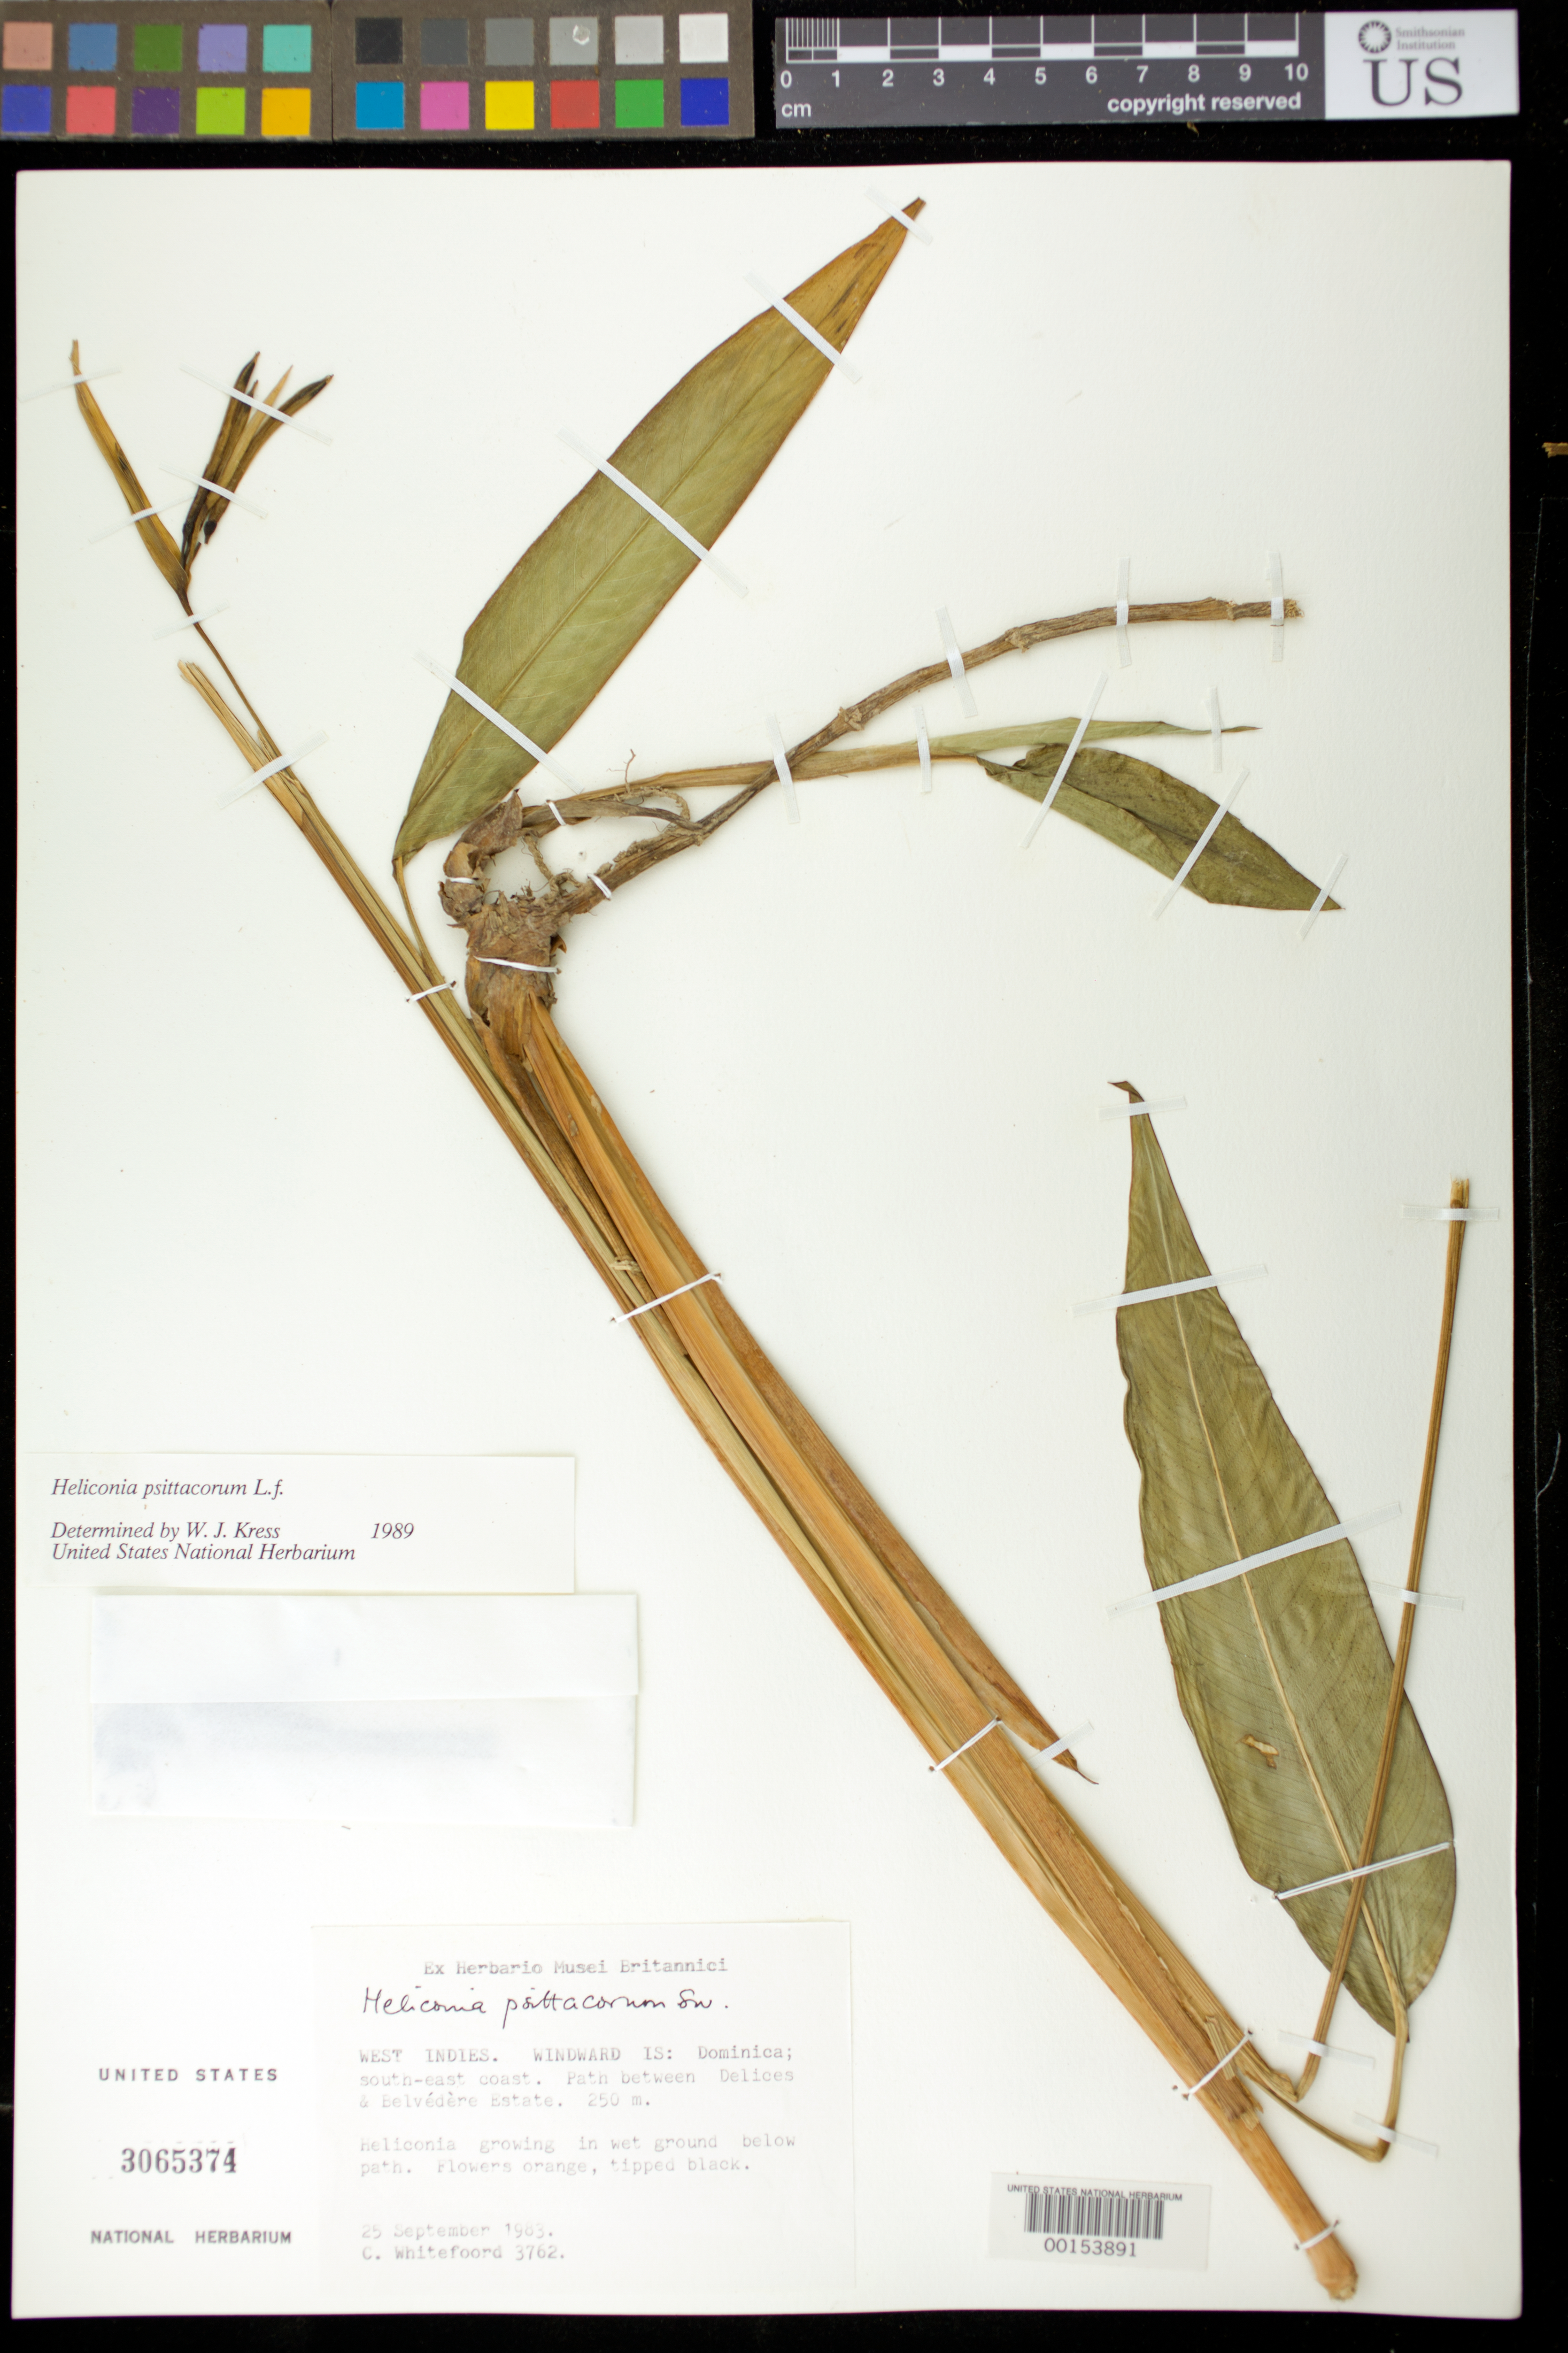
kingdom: Plantae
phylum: Tracheophyta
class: Liliopsida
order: Zingiberales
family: Heliconiaceae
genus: Heliconia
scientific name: Heliconia psittacorum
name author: L. f.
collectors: C. Whitefoord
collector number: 3762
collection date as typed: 25 Sep 1983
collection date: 1983-09-25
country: Dominica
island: Dominica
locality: Se coast, path between delices and belvedere estate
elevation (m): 250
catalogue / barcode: US 3065374